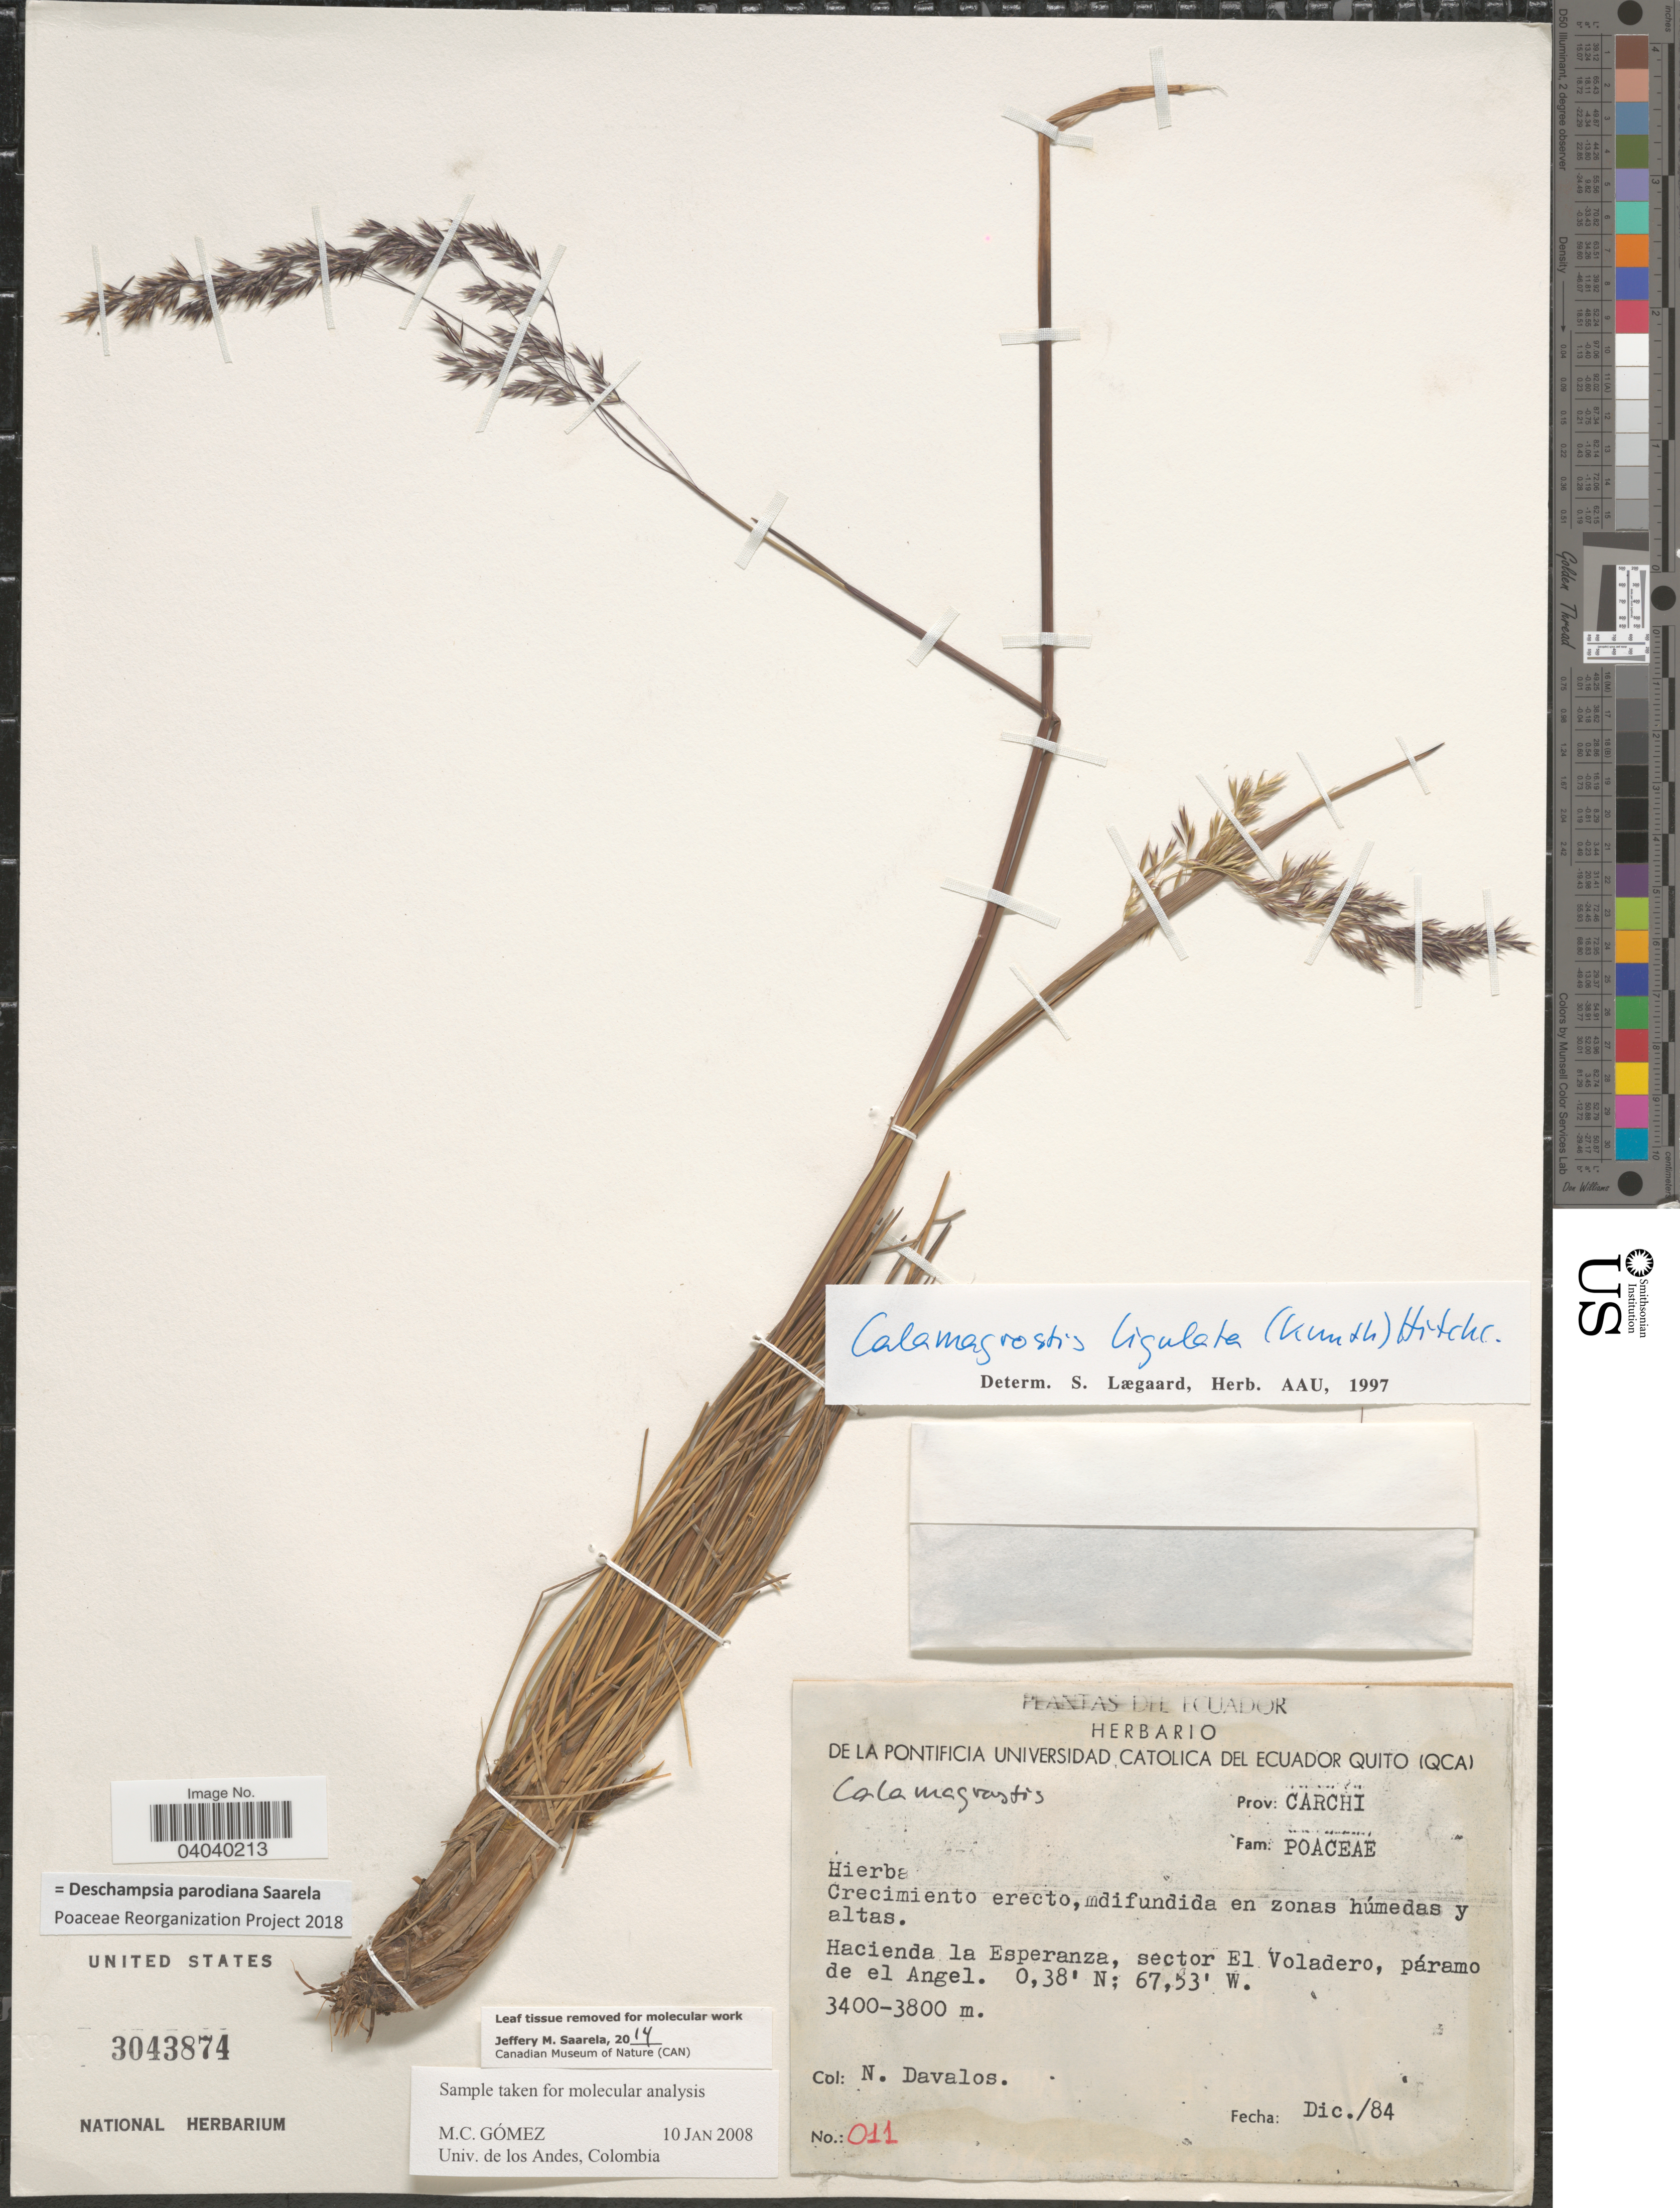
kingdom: Plantae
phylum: Tracheophyta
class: Liliopsida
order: Poales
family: Poaceae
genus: Deschampsia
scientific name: Deschampsia parodiana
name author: Saarela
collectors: N. Davalos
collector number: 011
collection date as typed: Transcribed d/m/y: /12/84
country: Ecuador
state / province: Carchi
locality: Hacienda la Esperanza, sector El Voladero, páramo de el Angel.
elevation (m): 3400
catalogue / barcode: US 3043874